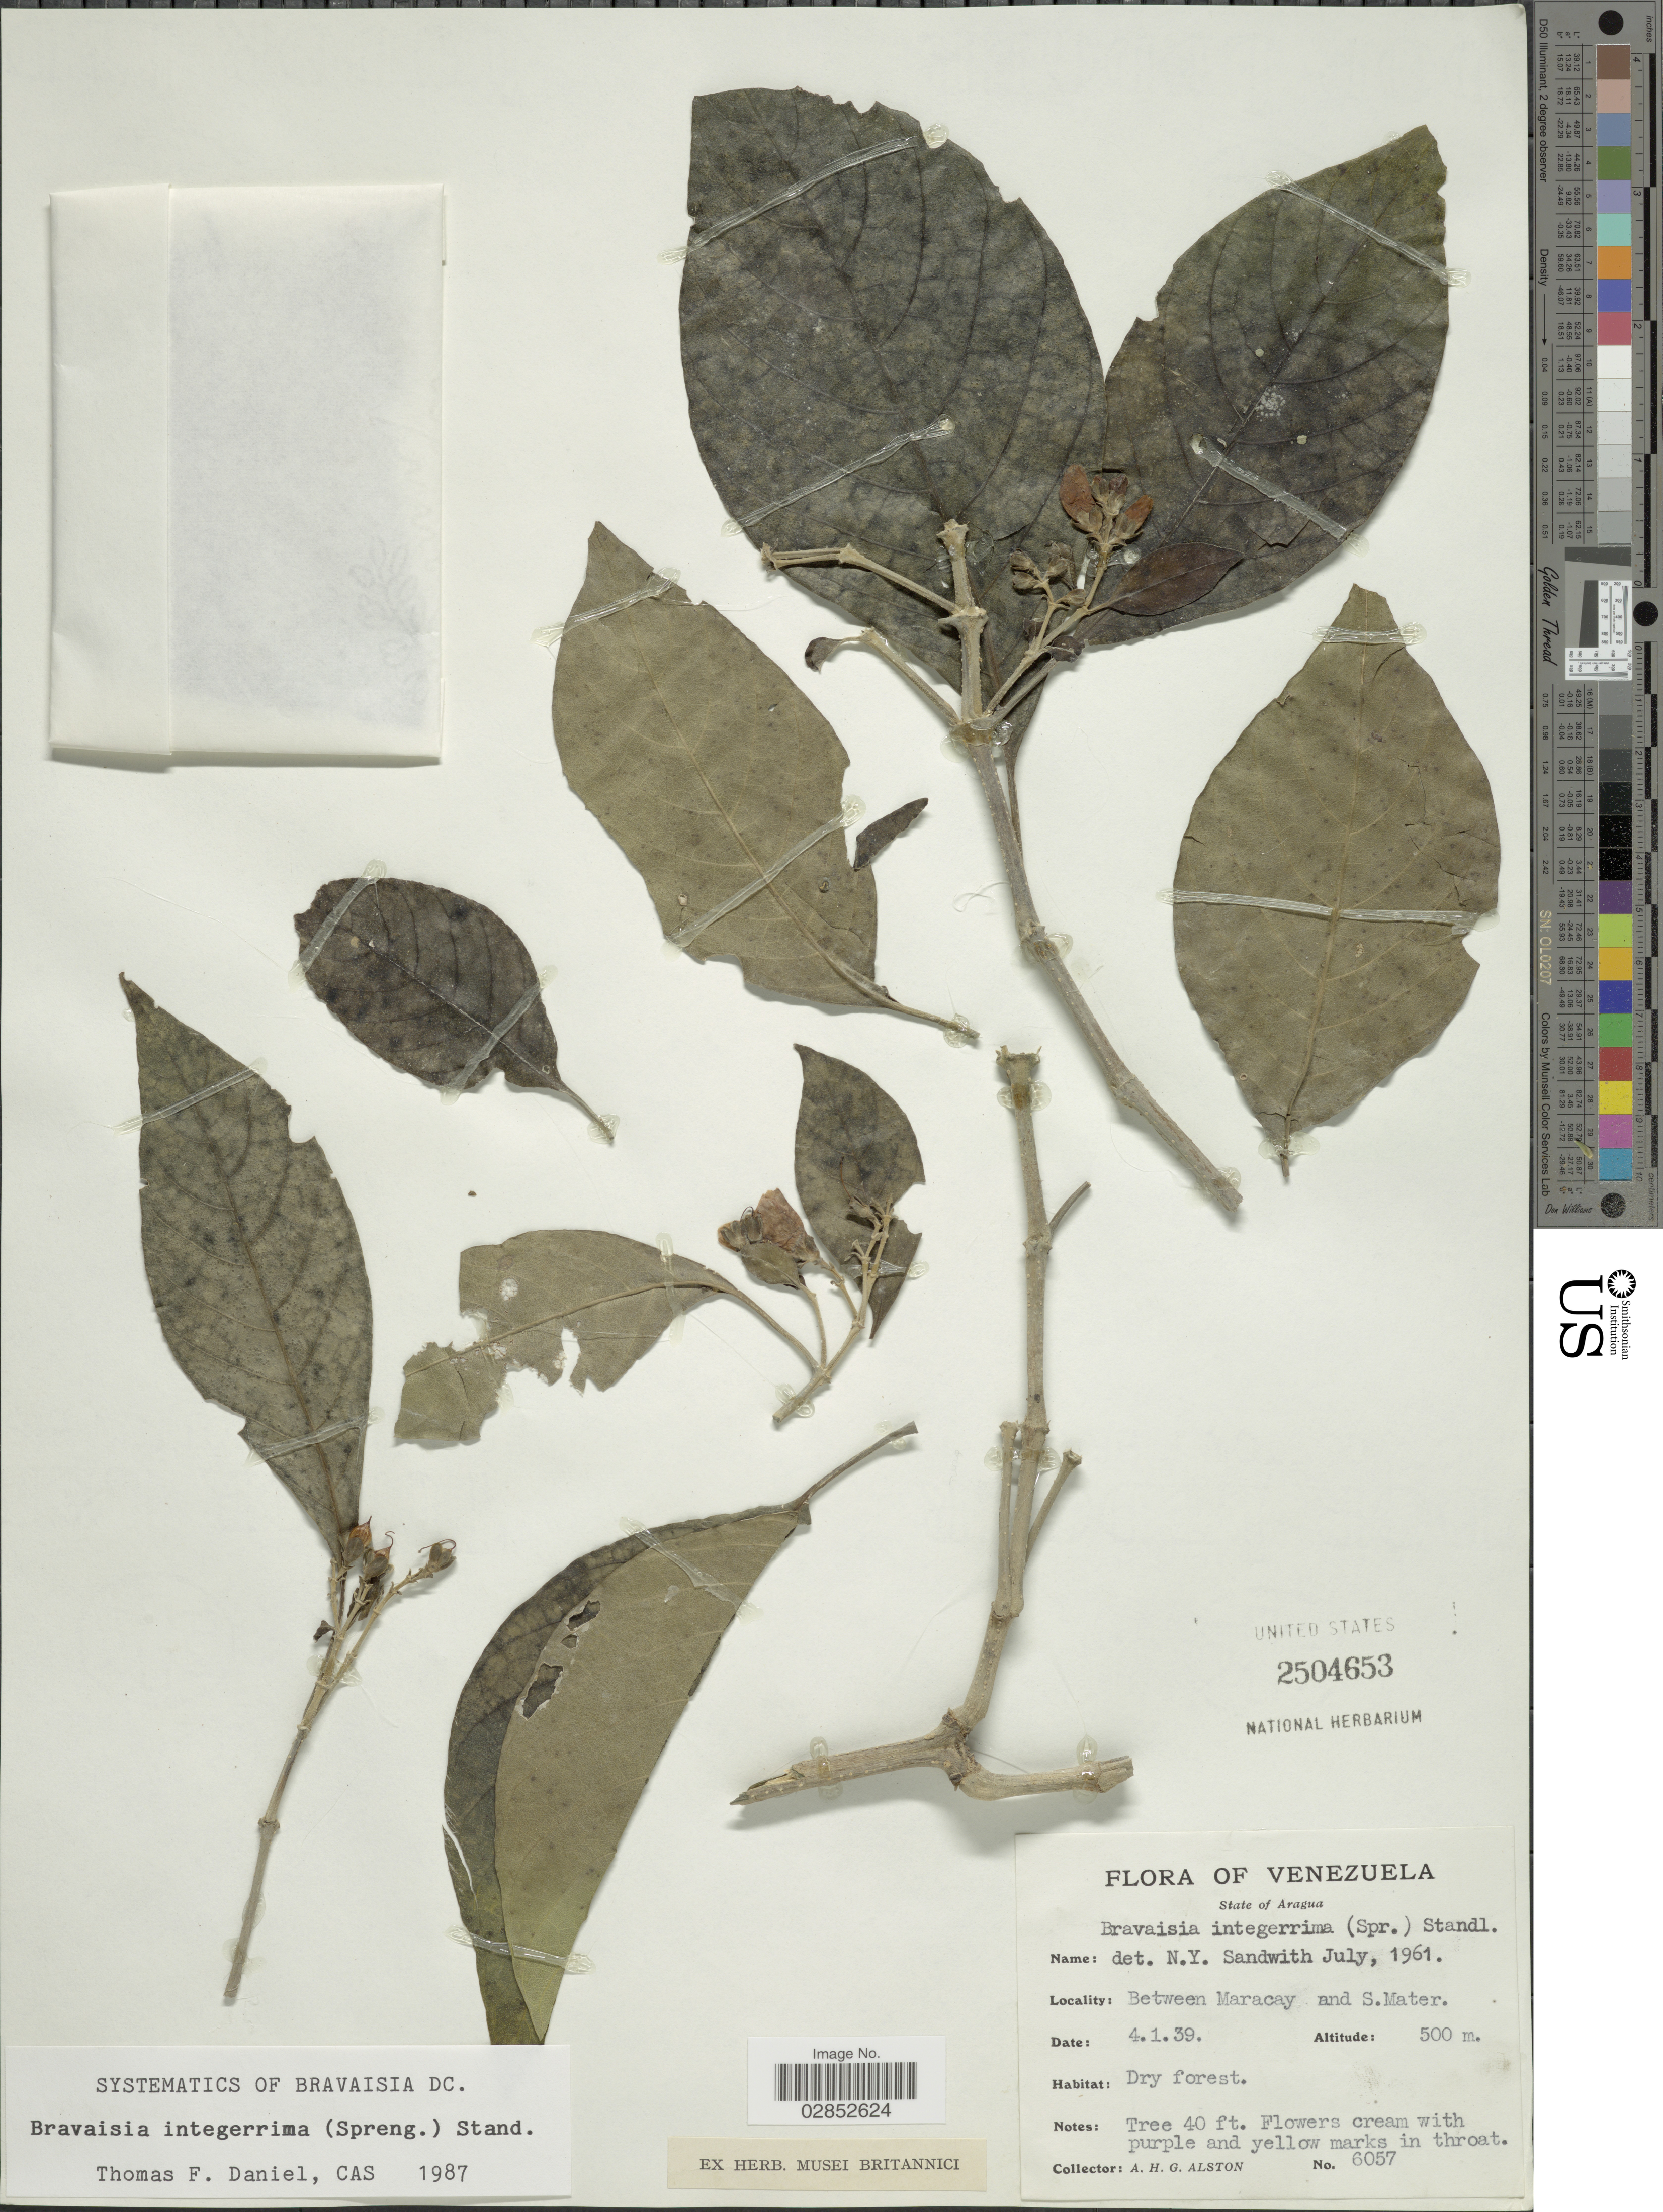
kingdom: Plantae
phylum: Tracheophyta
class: Magnoliopsida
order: Lamiales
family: Acanthaceae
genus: Bravaisia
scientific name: Bravaisia integerrima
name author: (Spreng.) Standl.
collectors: A. H. Alston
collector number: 6057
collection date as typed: Transcribed d/m/y: 4/1/39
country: Venezuela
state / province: Aragua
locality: Between Maracay and S. Mater.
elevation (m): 500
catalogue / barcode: US 2504653